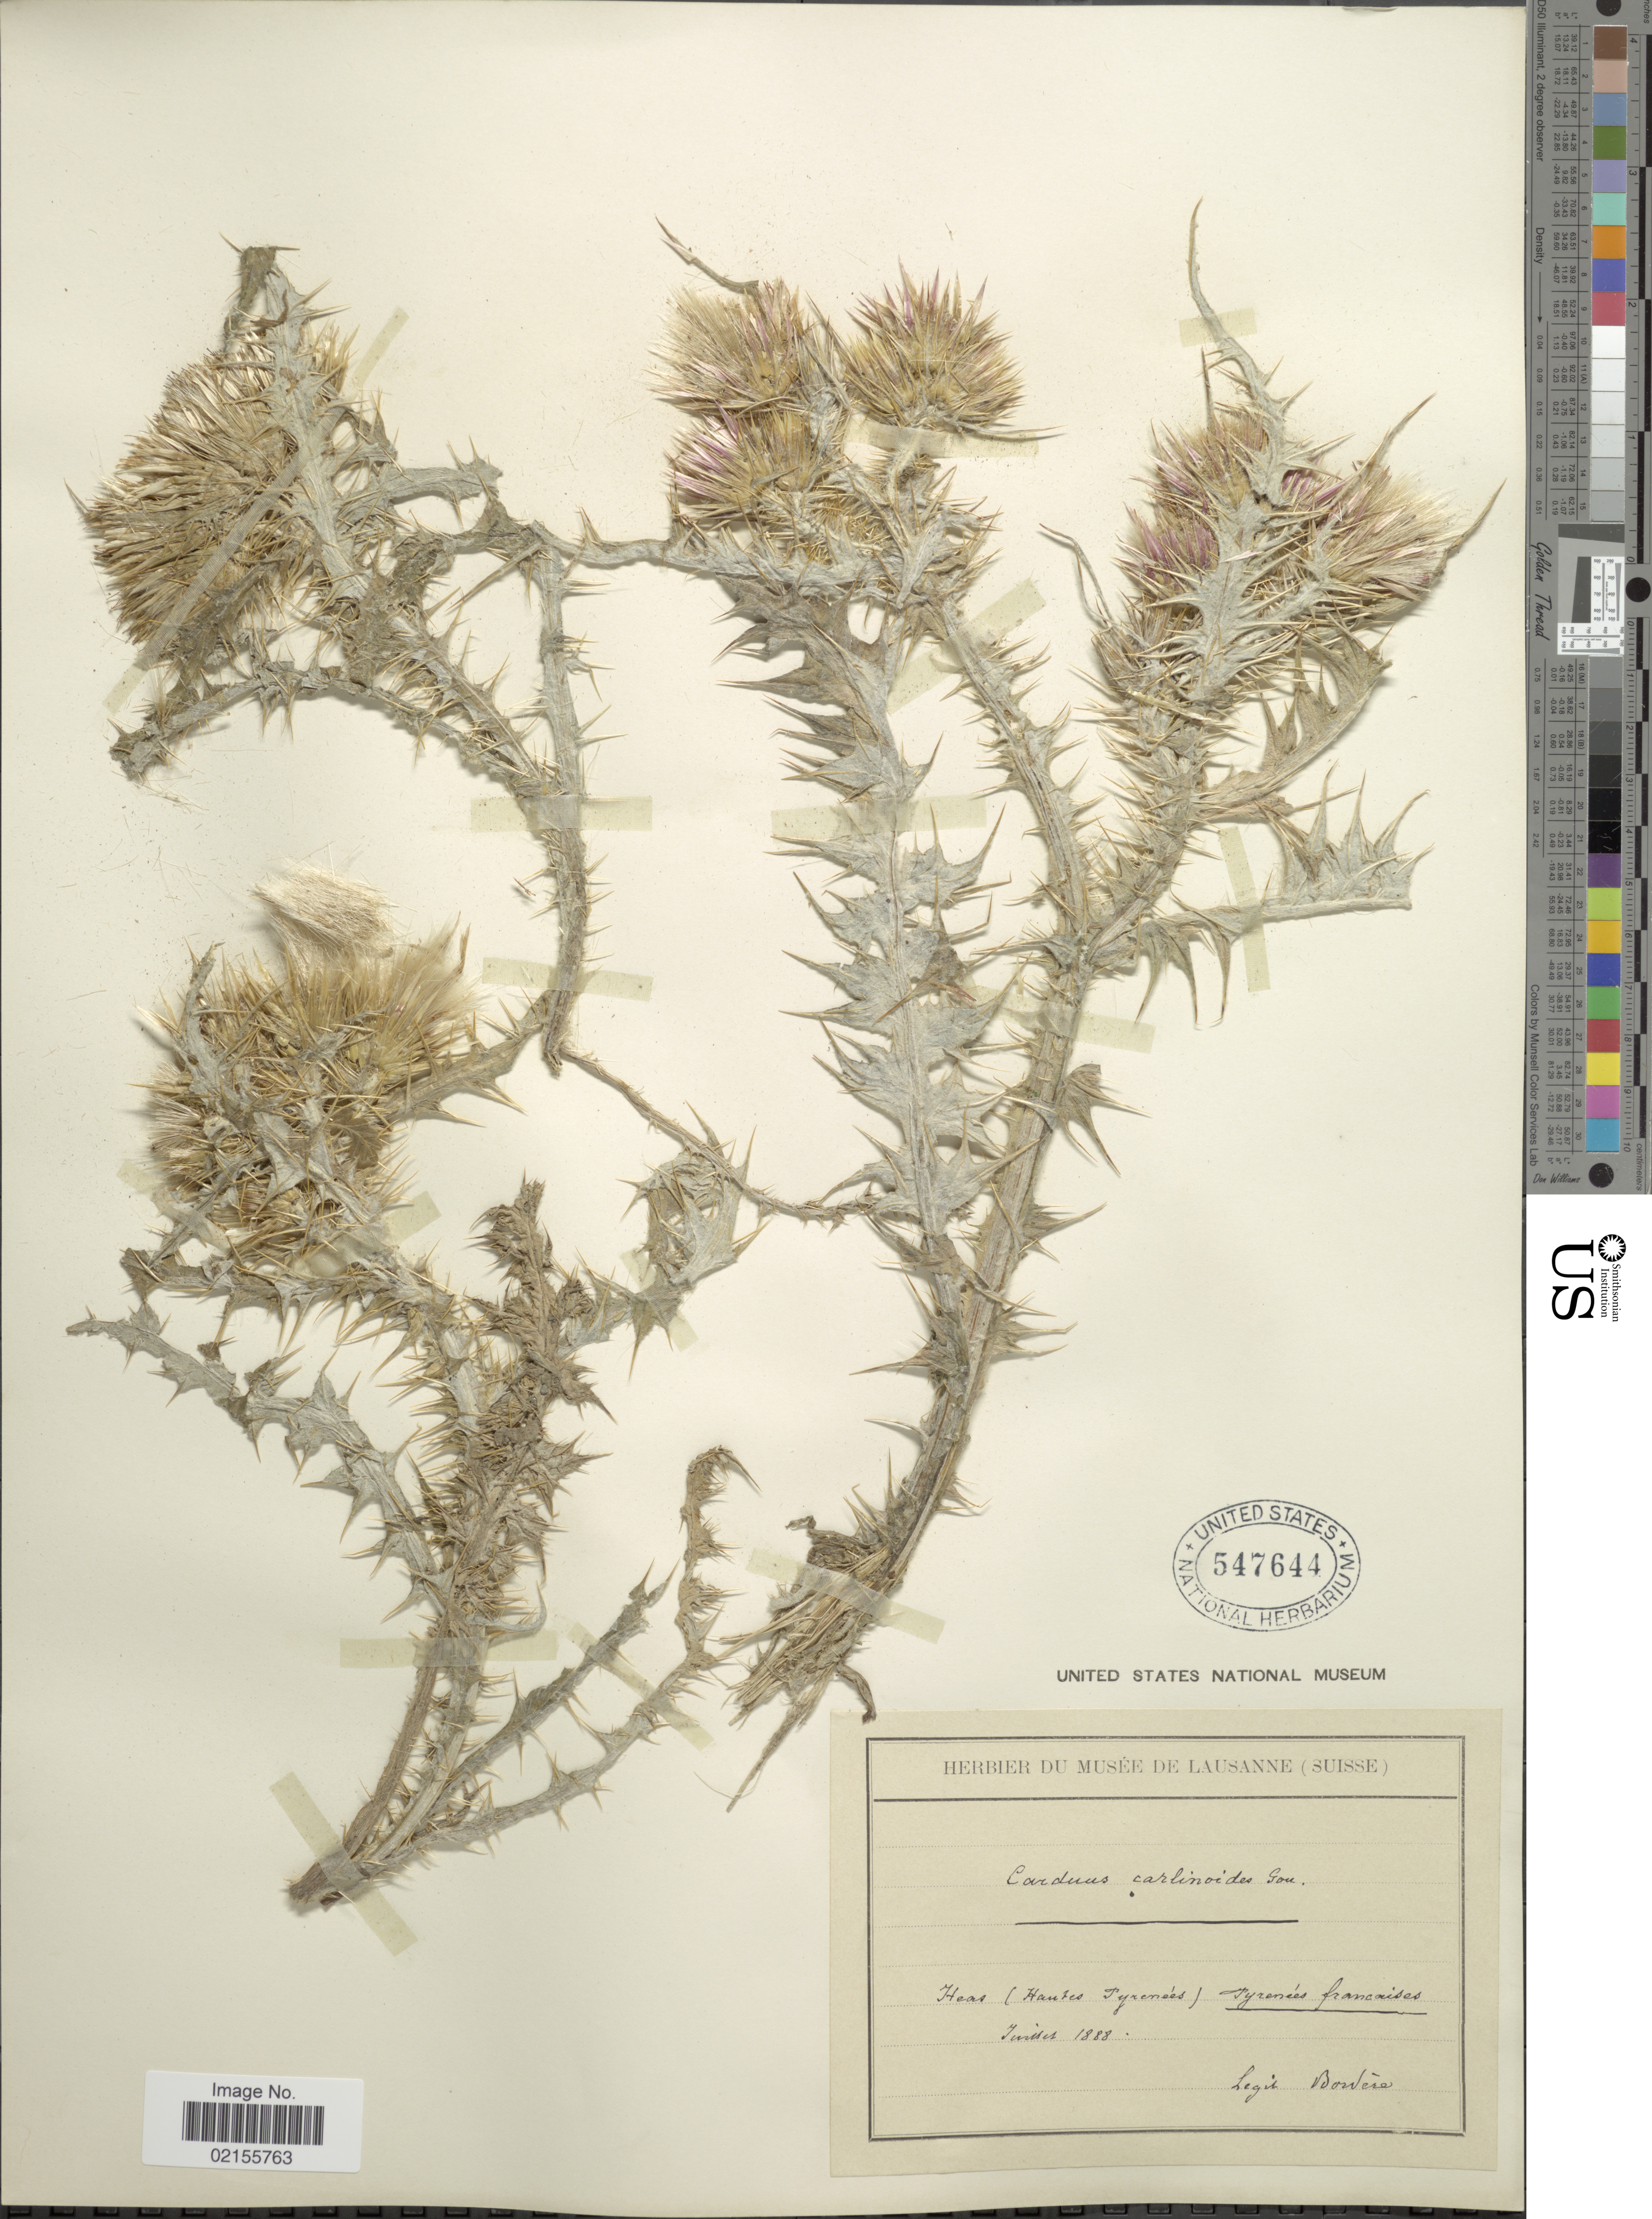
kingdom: Plantae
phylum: Tracheophyta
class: Magnoliopsida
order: Asterales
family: Asteraceae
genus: Carduus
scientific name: Carduus carlinoides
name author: Gouan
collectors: -. Bordère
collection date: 1888-07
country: France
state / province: Occitanie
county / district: Hautes-Pyrénées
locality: Heas (Hautes Pyreneés) Pyreneés francaises [interpreted]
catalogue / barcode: US 547644